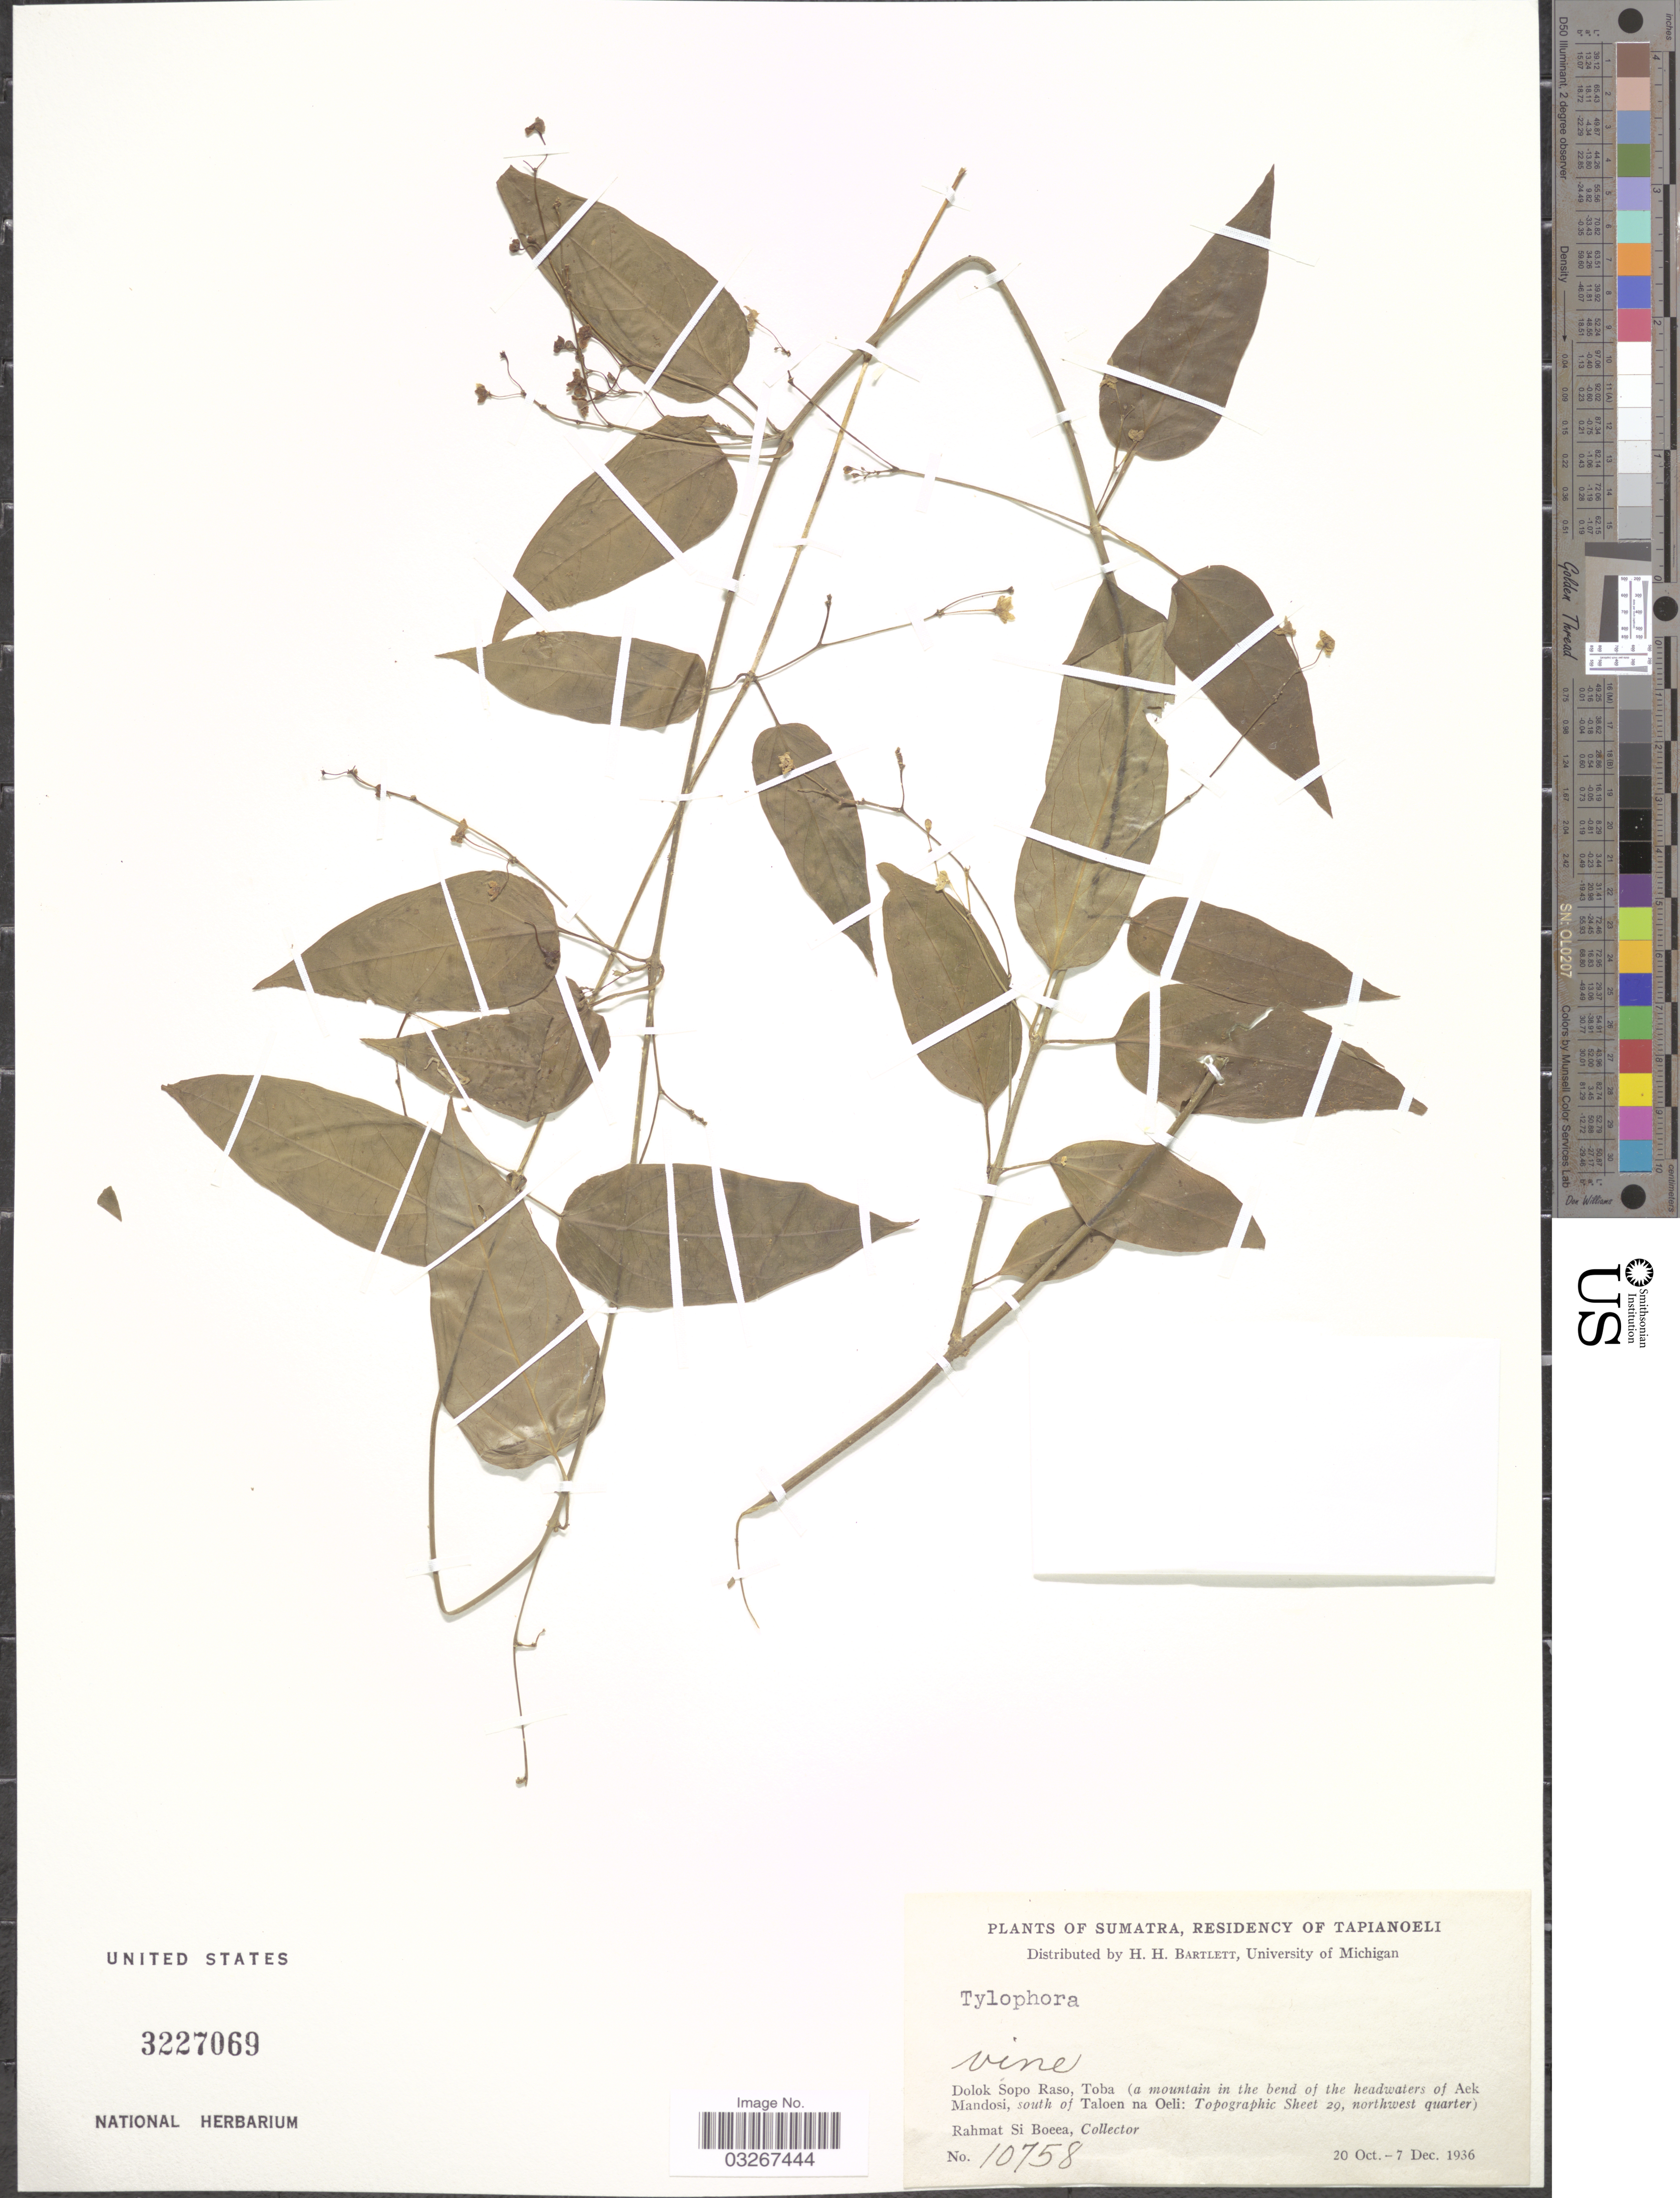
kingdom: Plantae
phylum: Tracheophyta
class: Magnoliopsida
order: Gentianales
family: Apocynaceae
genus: Tylophora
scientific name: Tylophora sp.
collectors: Rahmat Si Boeea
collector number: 10758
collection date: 1936-10-20/1936-12-07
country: Indonesia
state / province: Sumatra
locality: Residency of Tapianoeli. Dolok Sopo Raso, Toba (a mountain in the bend of the headwaters of Aek Mandosi, south of Taloen na Oeli: Topographic Sheet 29, northwest quarter).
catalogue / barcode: US 3227069